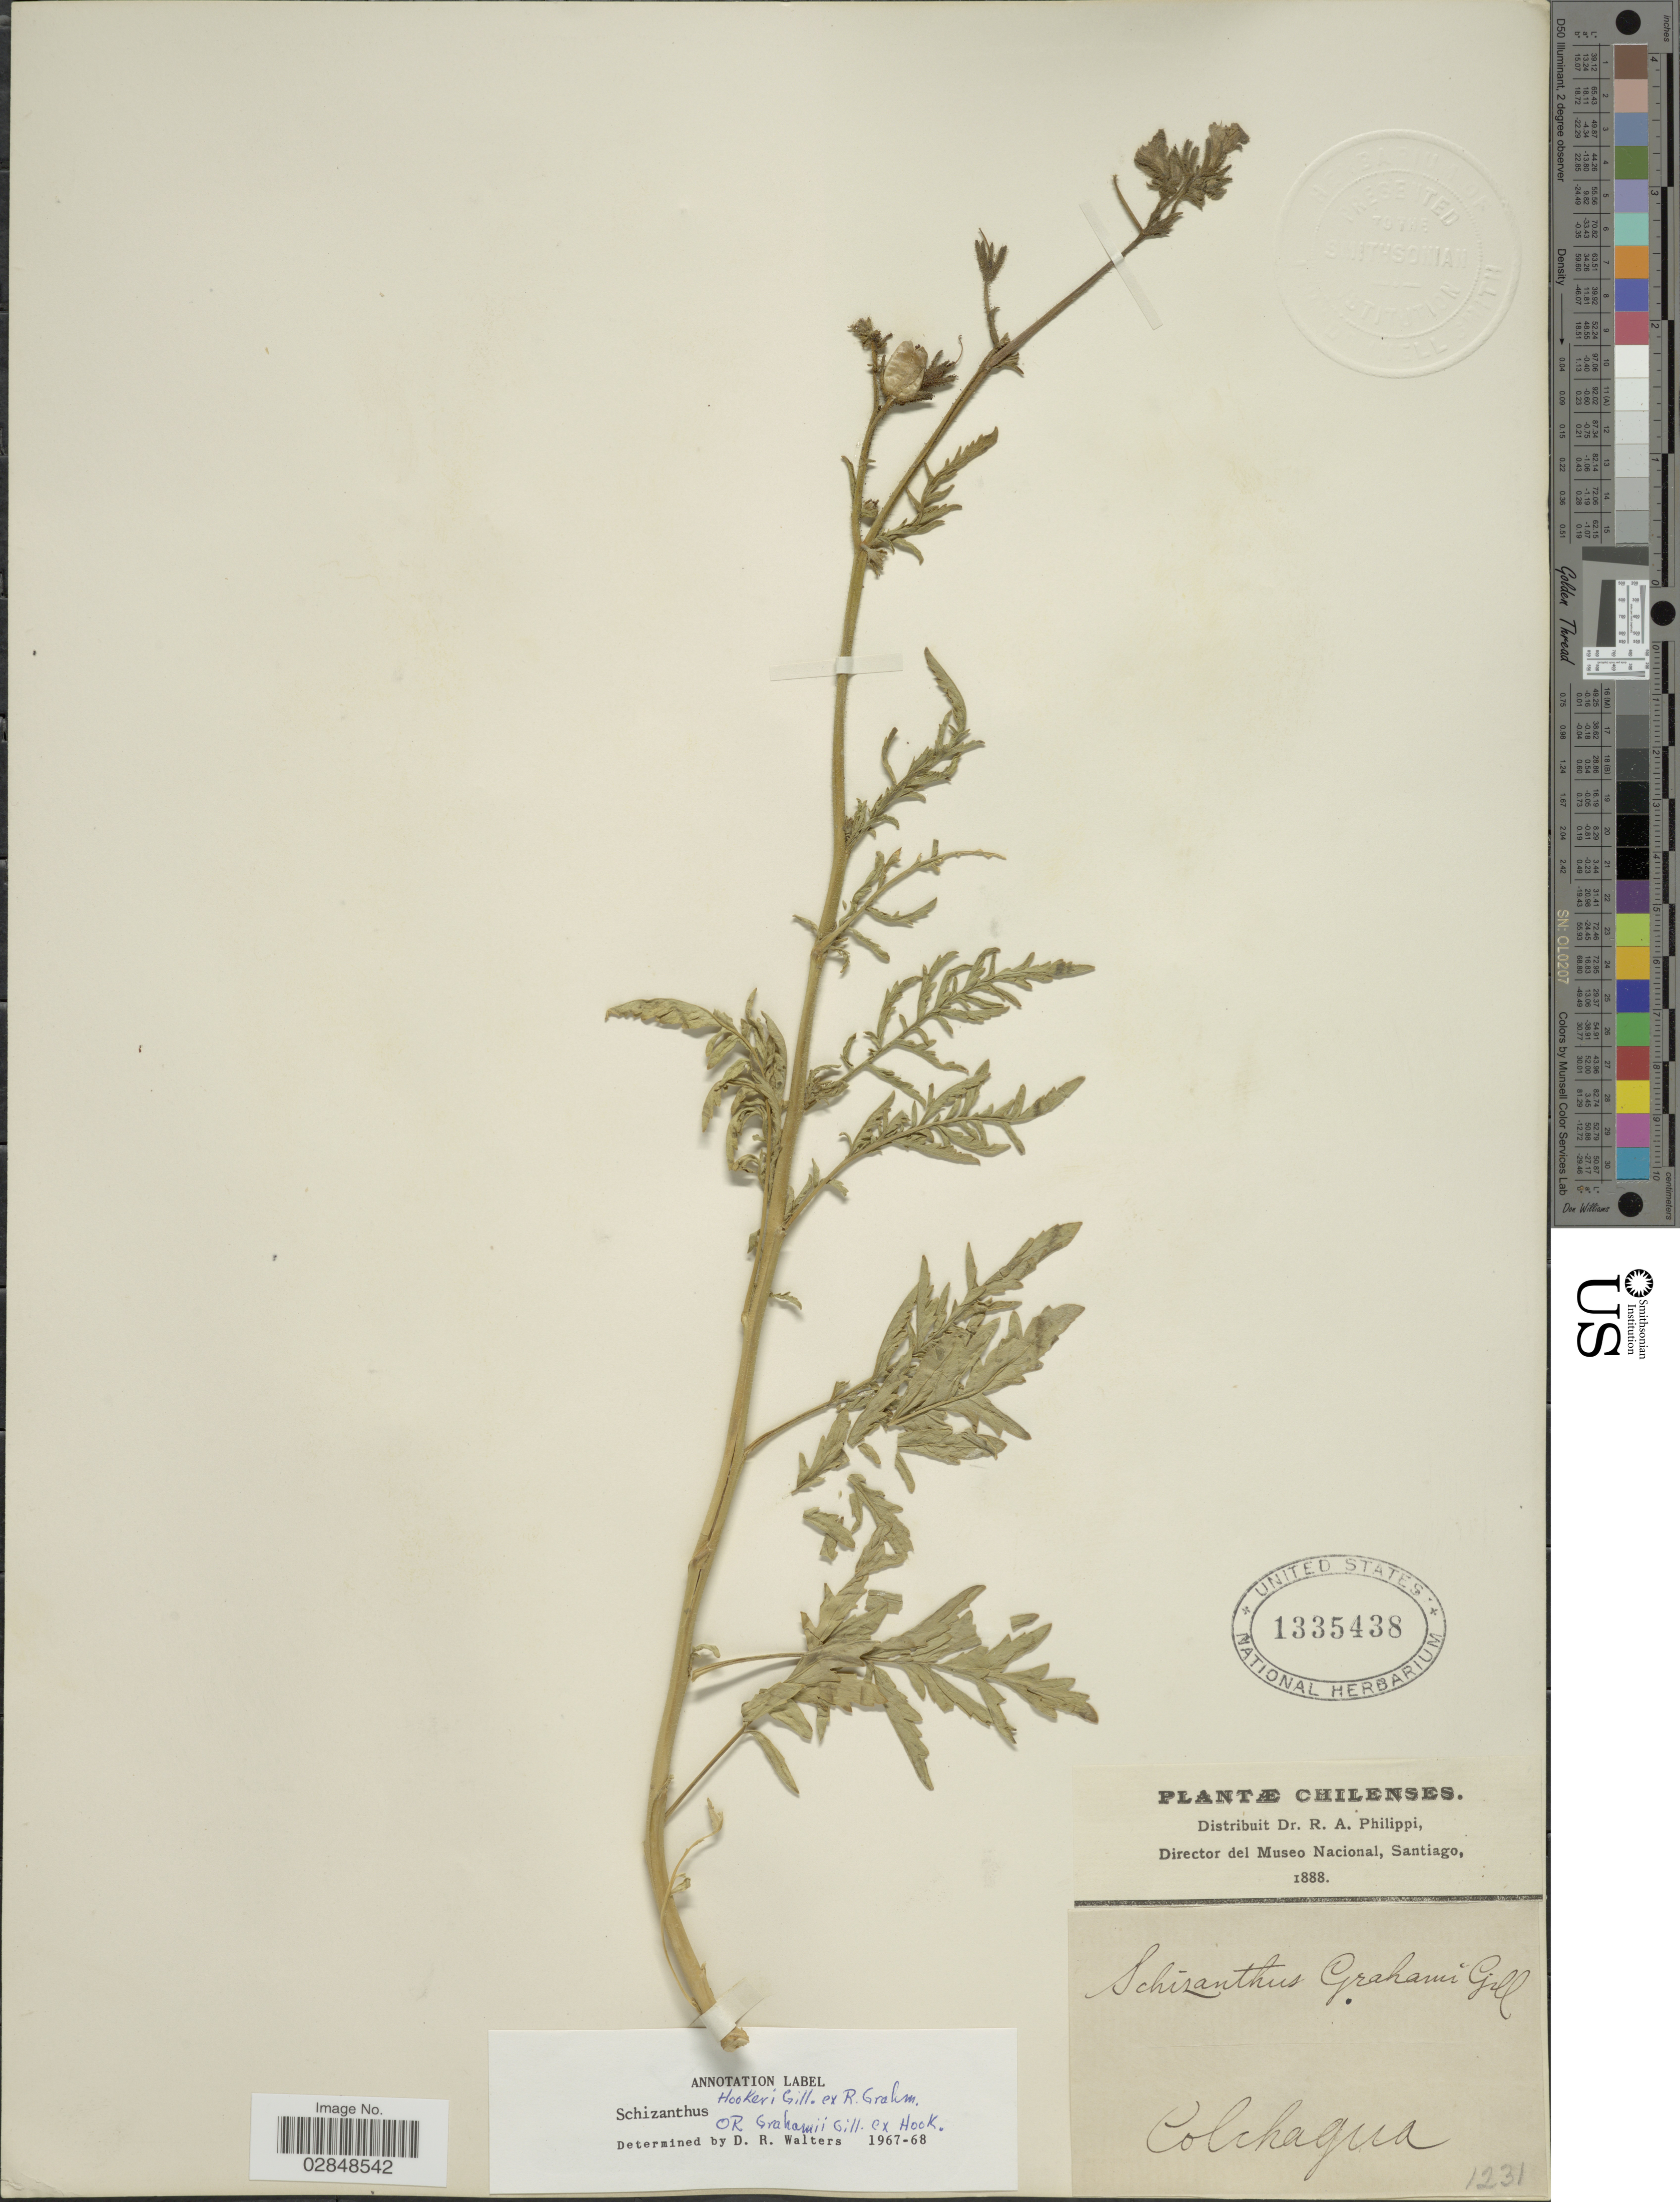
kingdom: Plantae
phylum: Tracheophyta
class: Magnoliopsida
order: Solanales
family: Solanaceae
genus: Schizanthus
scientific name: Schizanthus grahamii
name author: Gillies ex Hook.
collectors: R. A. Philippi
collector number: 1231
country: Chile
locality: Colchagua.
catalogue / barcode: US 1335438